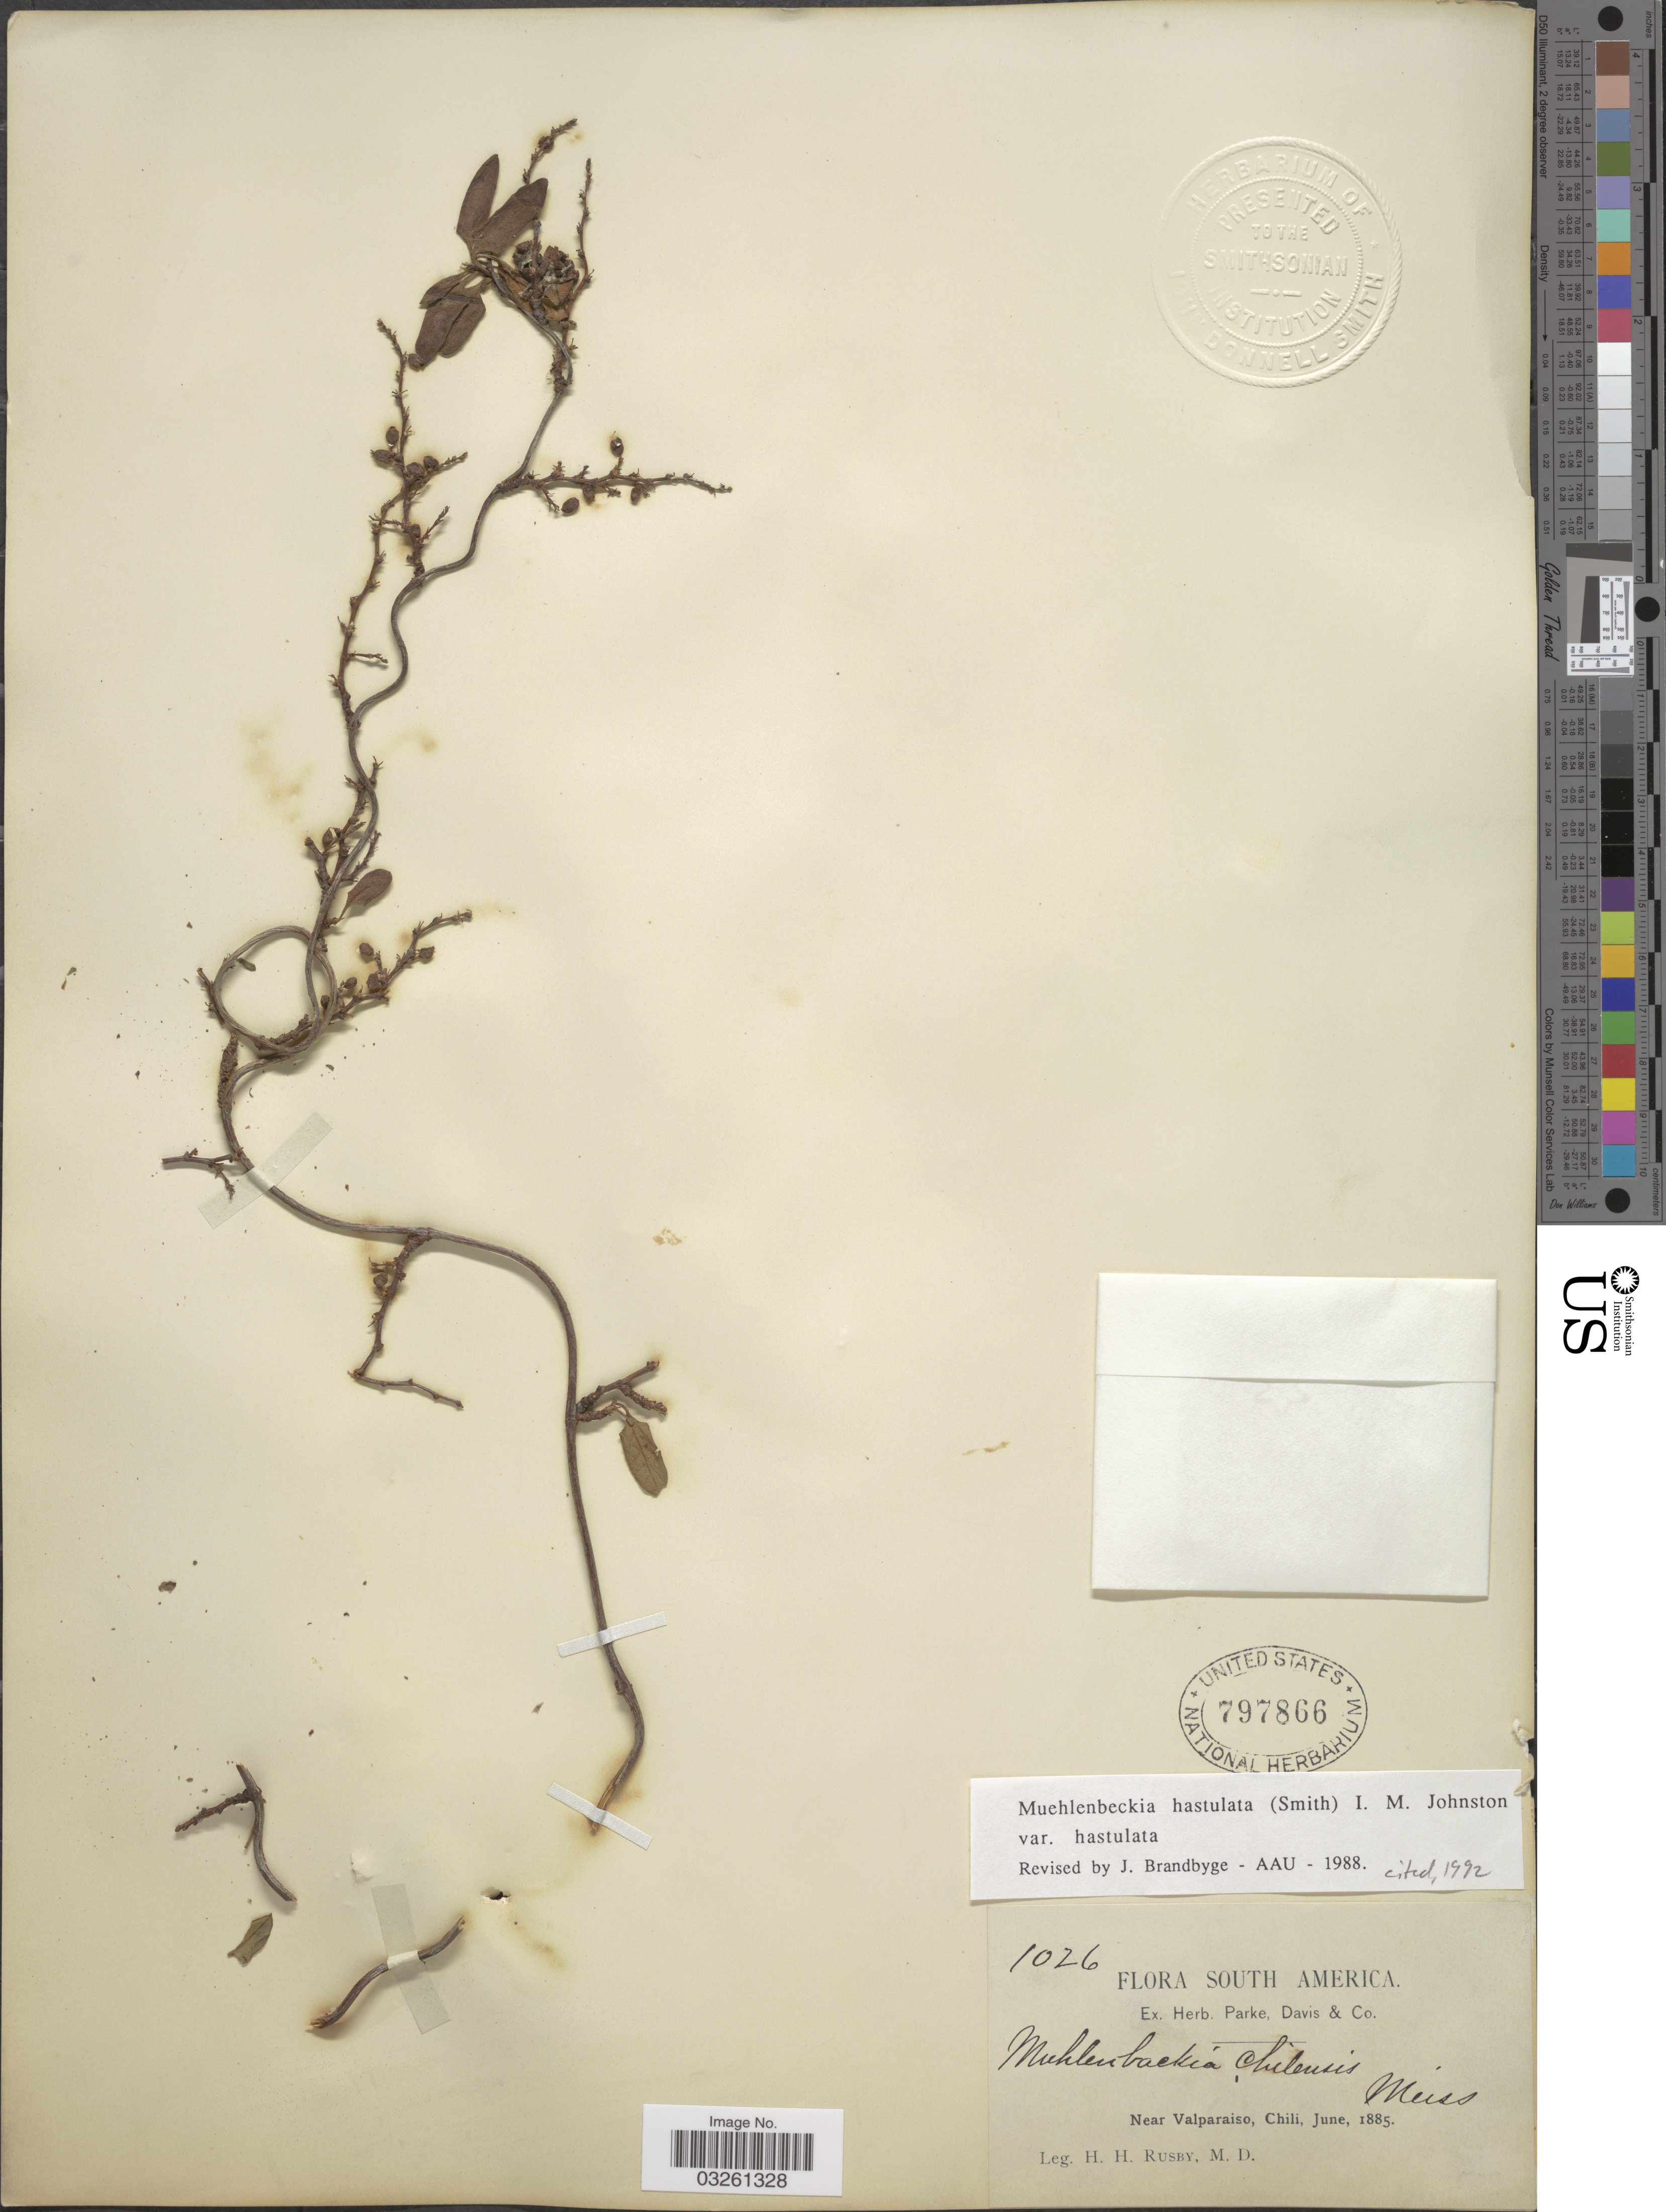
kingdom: Plantae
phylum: Tracheophyta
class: Magnoliopsida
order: Caryophyllales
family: Polygonaceae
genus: Muehlenbeckia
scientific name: Muehlenbeckia hastulata var. hastulata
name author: (Sm.) I.M. Johnst.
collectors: H. H. Rusby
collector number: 1026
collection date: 1885-06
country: Chile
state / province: Valparaíso (V)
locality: Near Valparaiso.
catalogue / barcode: US 797866